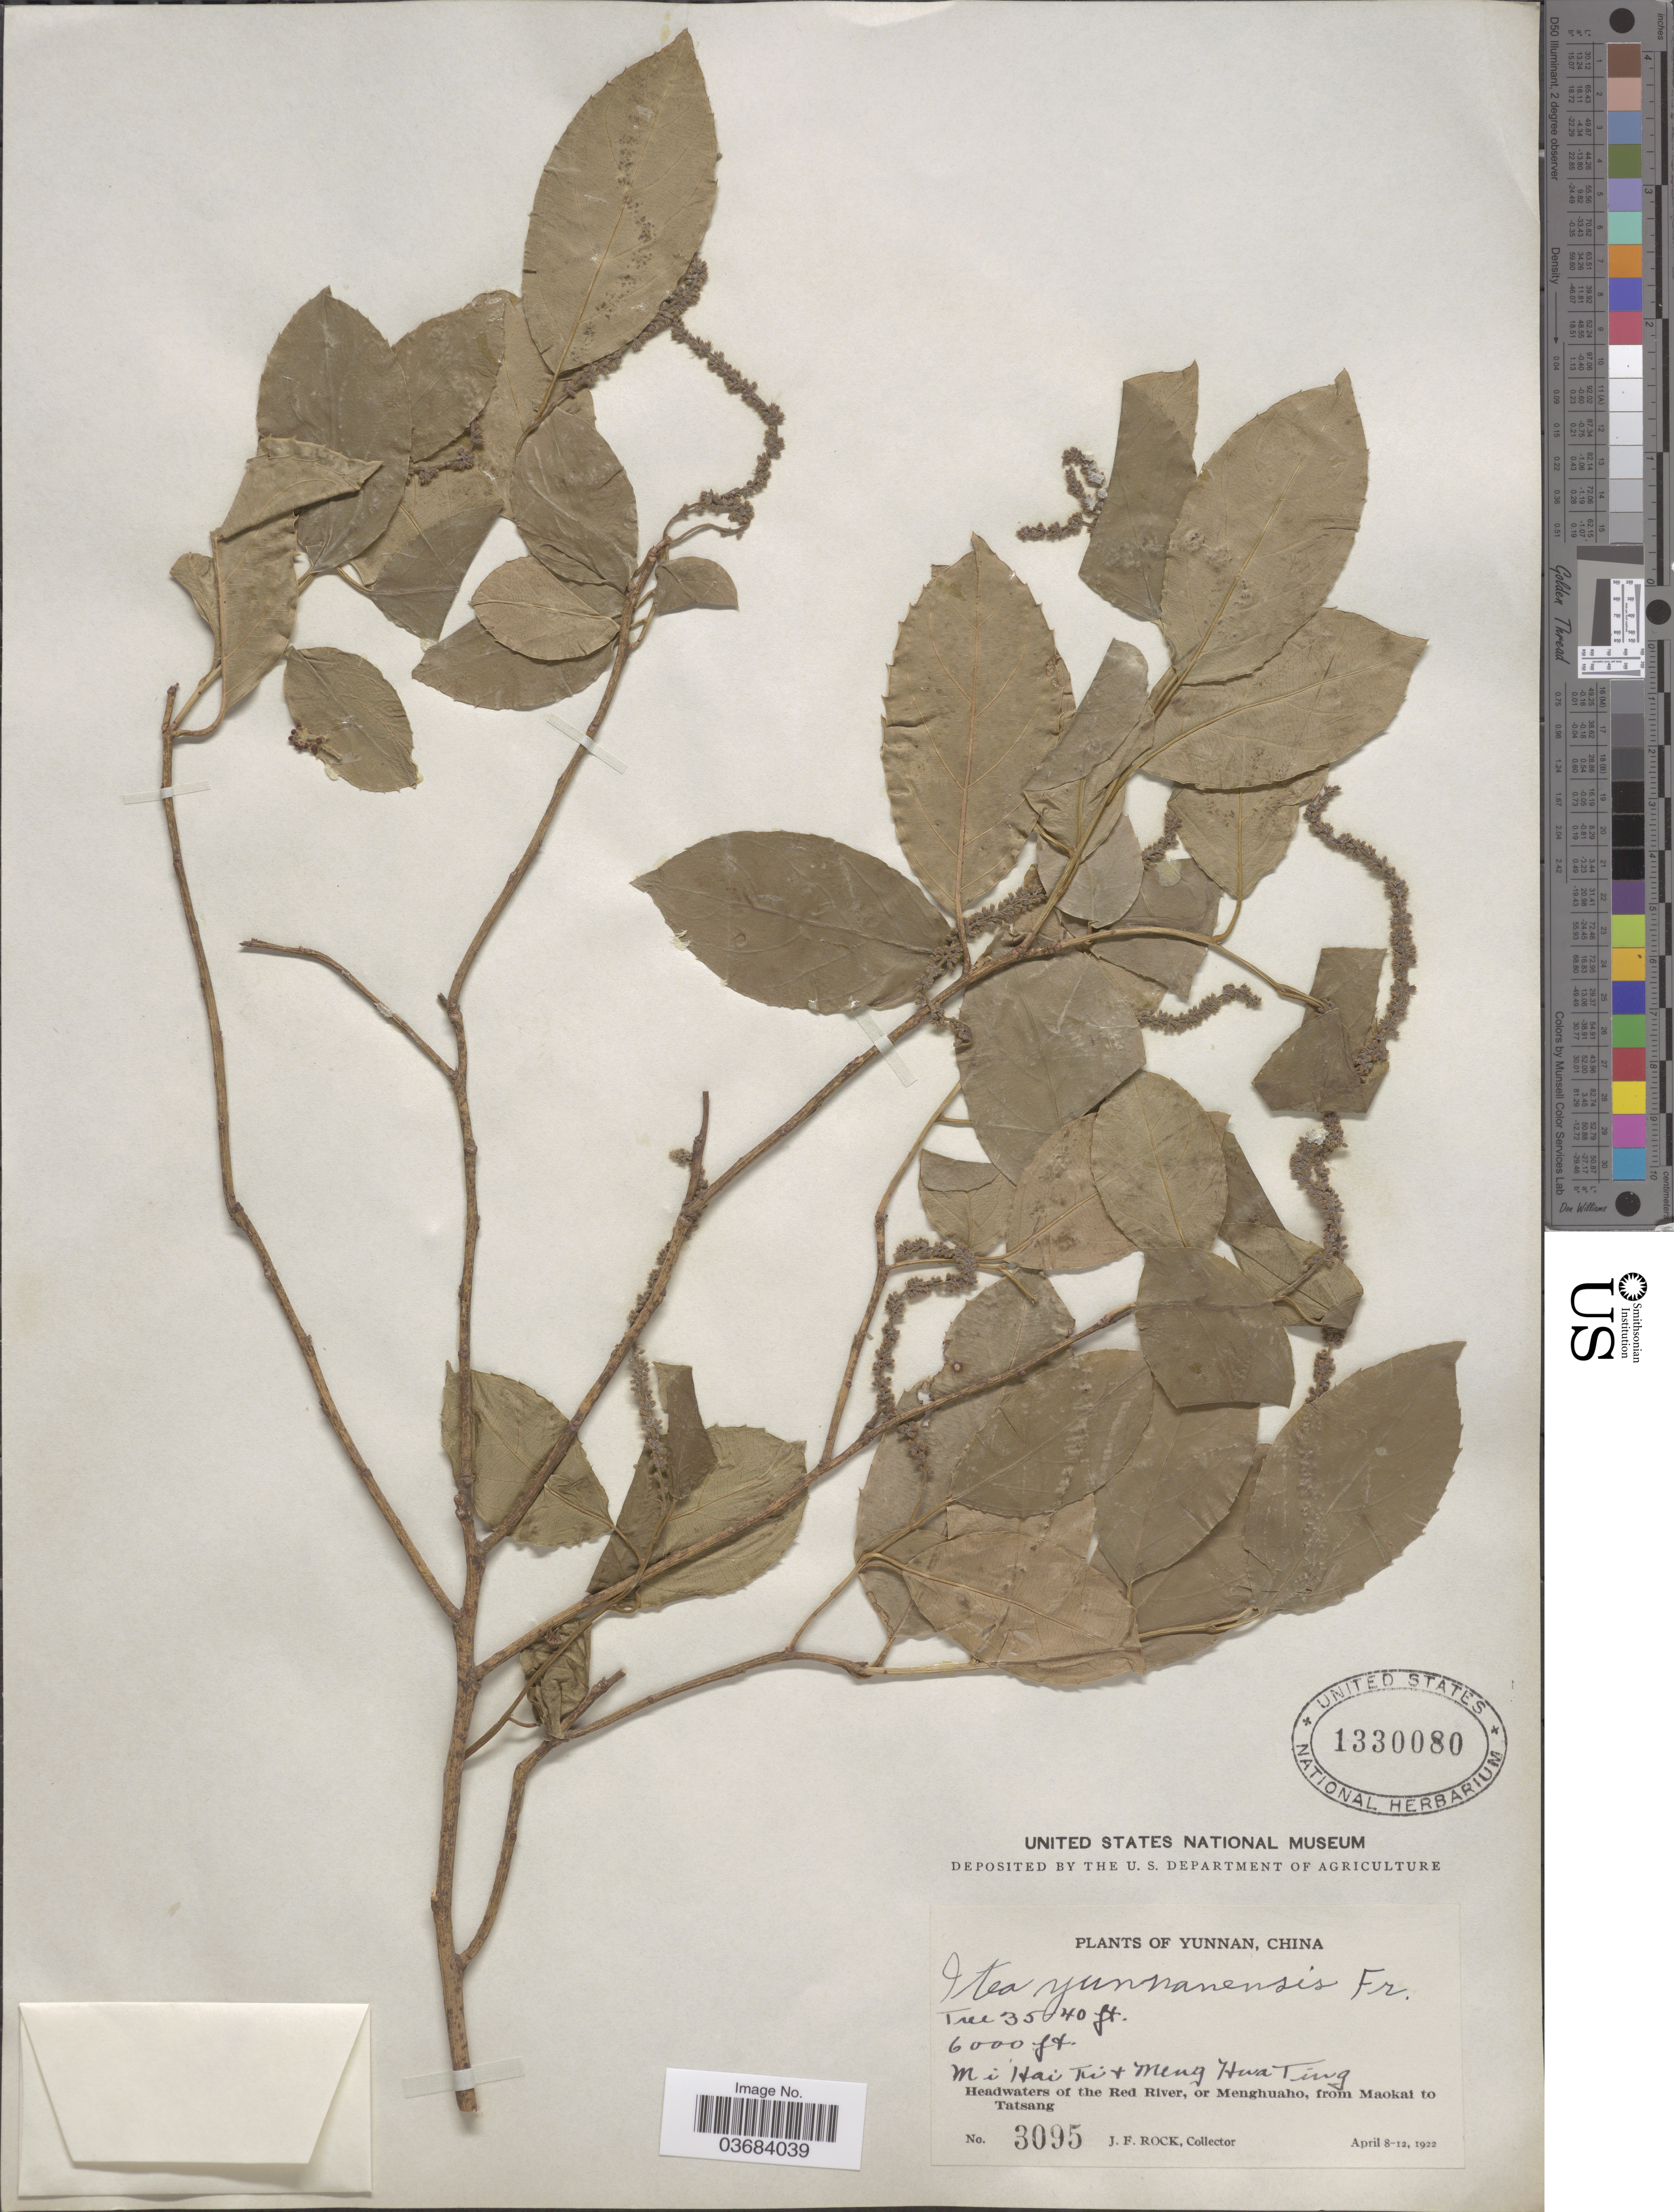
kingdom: Plantae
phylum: Tracheophyta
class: Magnoliopsida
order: Saxifragales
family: Iteaceae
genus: Itea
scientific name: Itea yunnanensis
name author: Franch.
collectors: J. Rock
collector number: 3095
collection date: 1922-04-08/1922-04-12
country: China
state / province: Yunnan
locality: Mi Hai Ti & Meng Hua Ting. Headwaters of the Red River, or Menghuaho, from Moakai to Tatsang.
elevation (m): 1829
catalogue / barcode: US 1330080